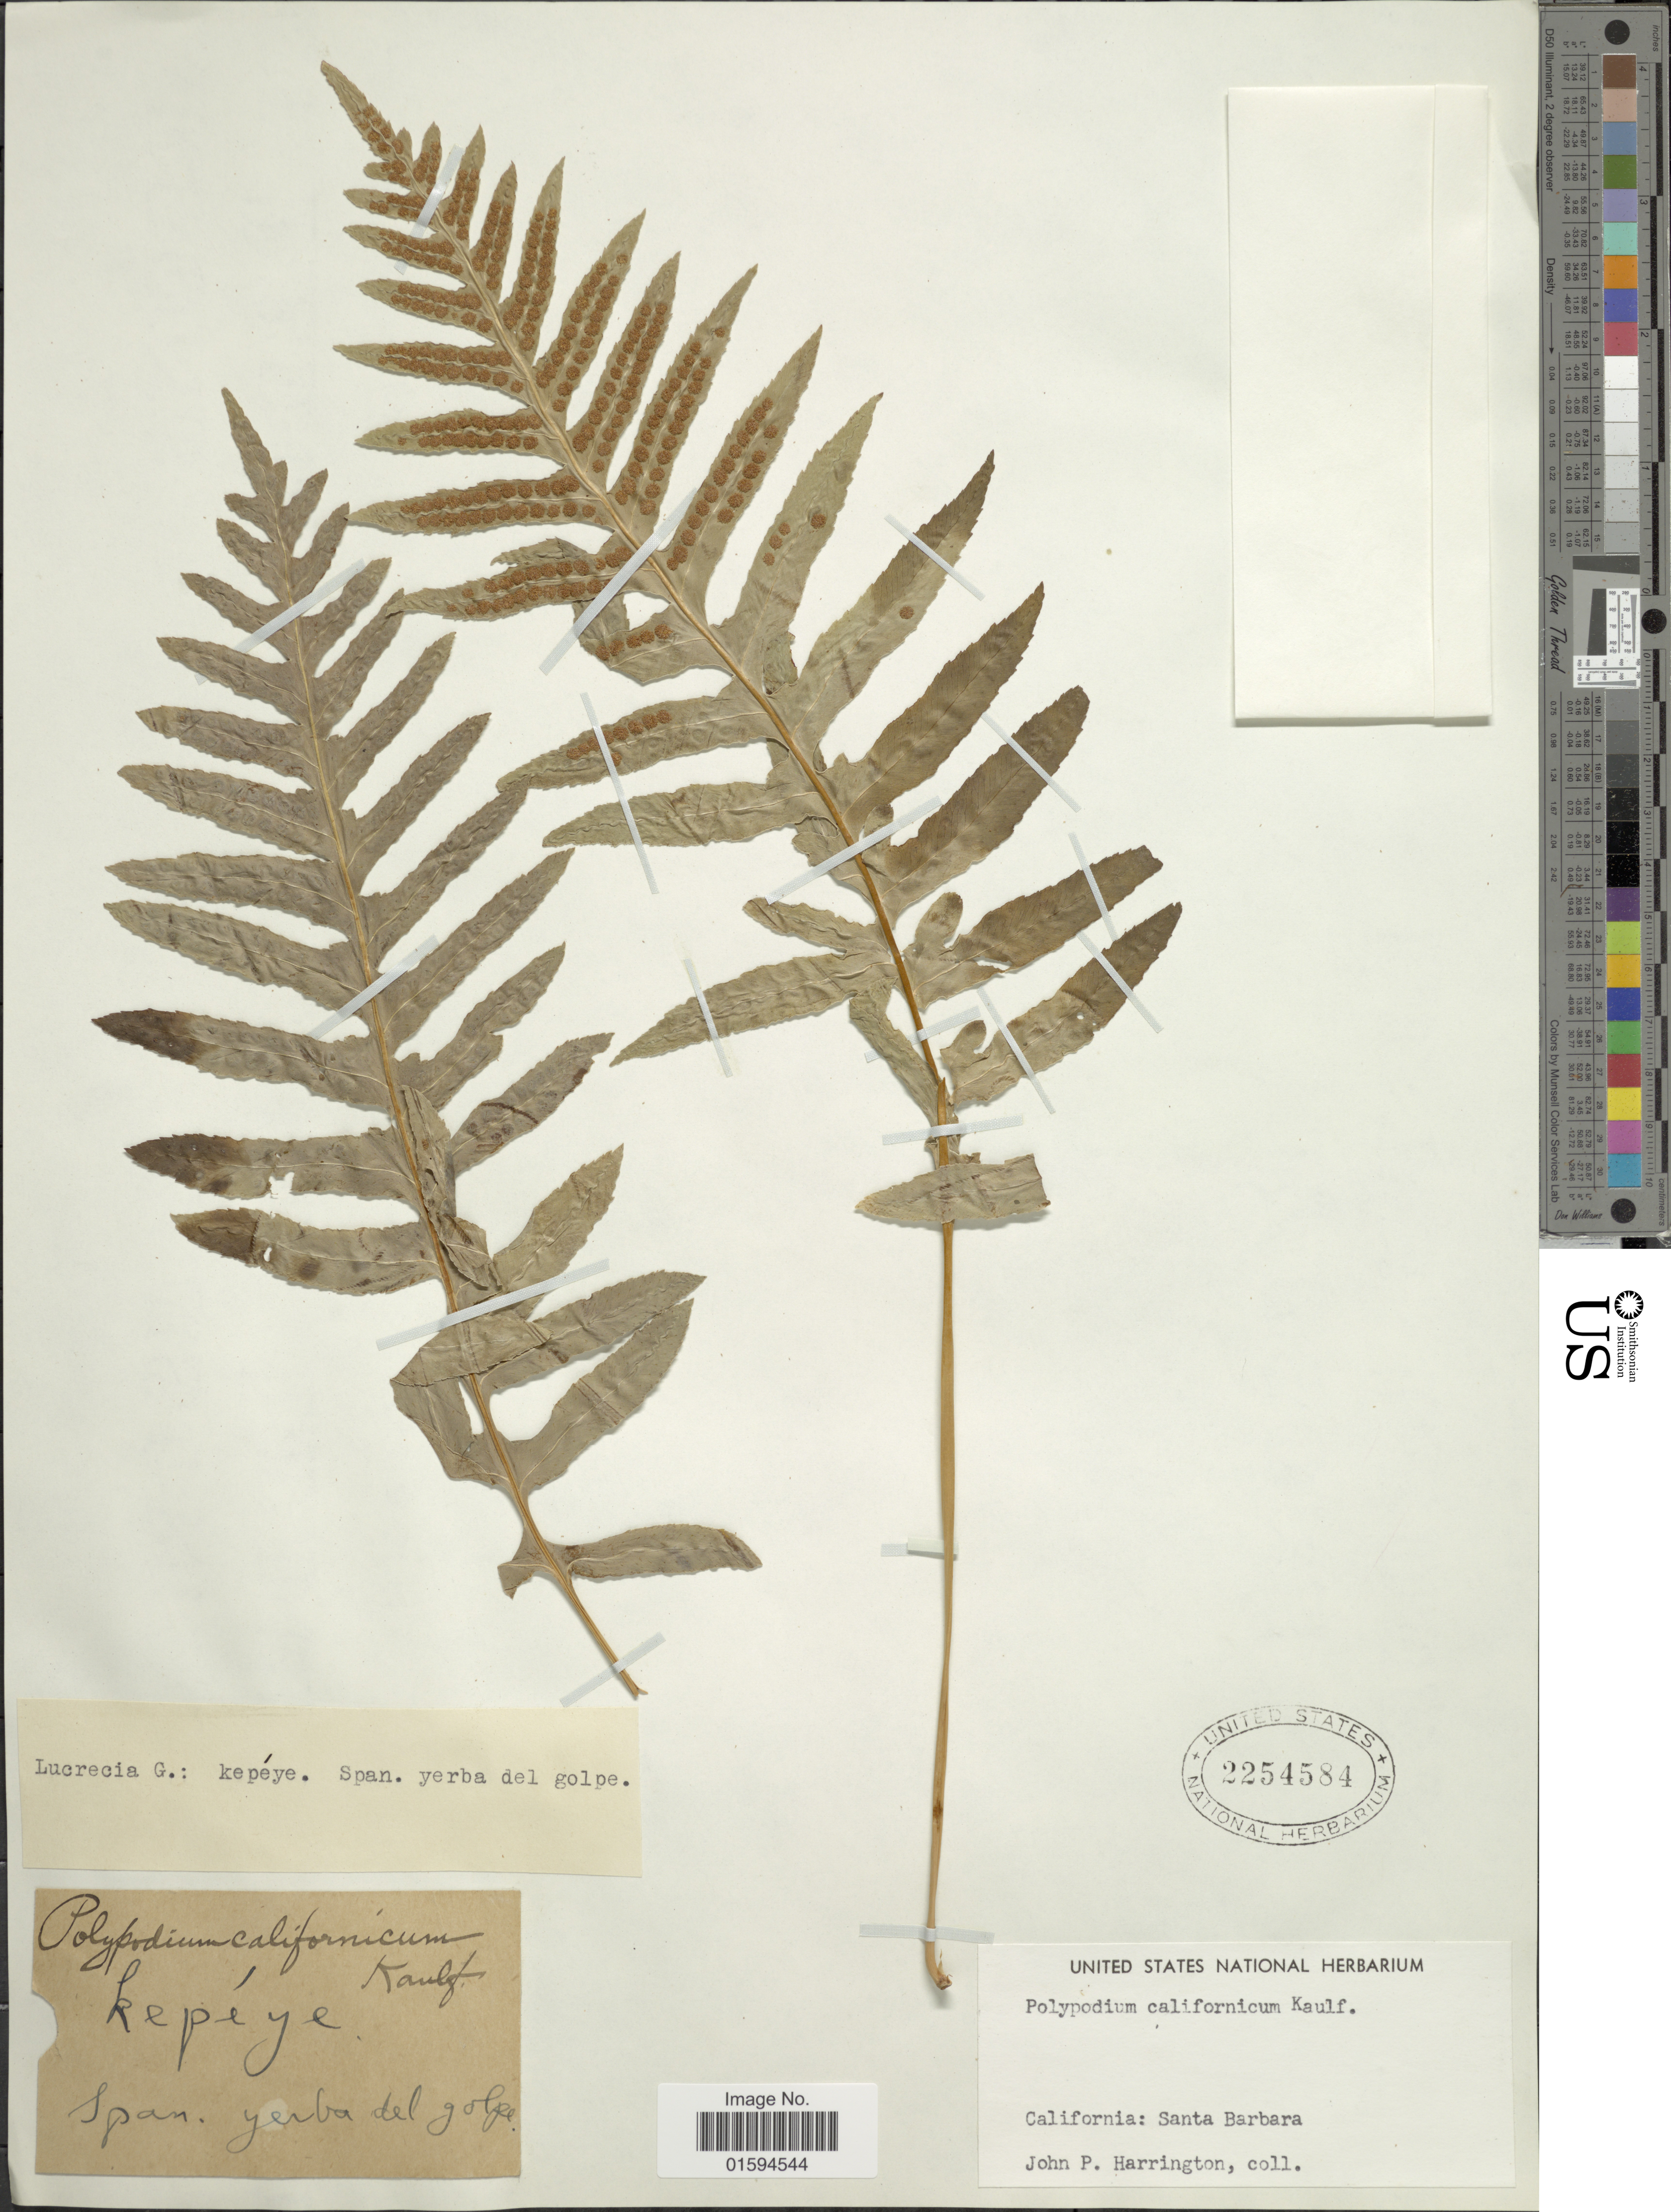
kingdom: Plantae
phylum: Tracheophyta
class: Polypodiopsida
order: Polypodiales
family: Polypodiaceae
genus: Polypodium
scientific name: Polypodium californicum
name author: Kaulf.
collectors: J. Harrington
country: United States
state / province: California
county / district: Santa Barbara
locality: Santa Barbara, kepéye, span. yerba del golpe. [unsure placement]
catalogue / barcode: US 2254584